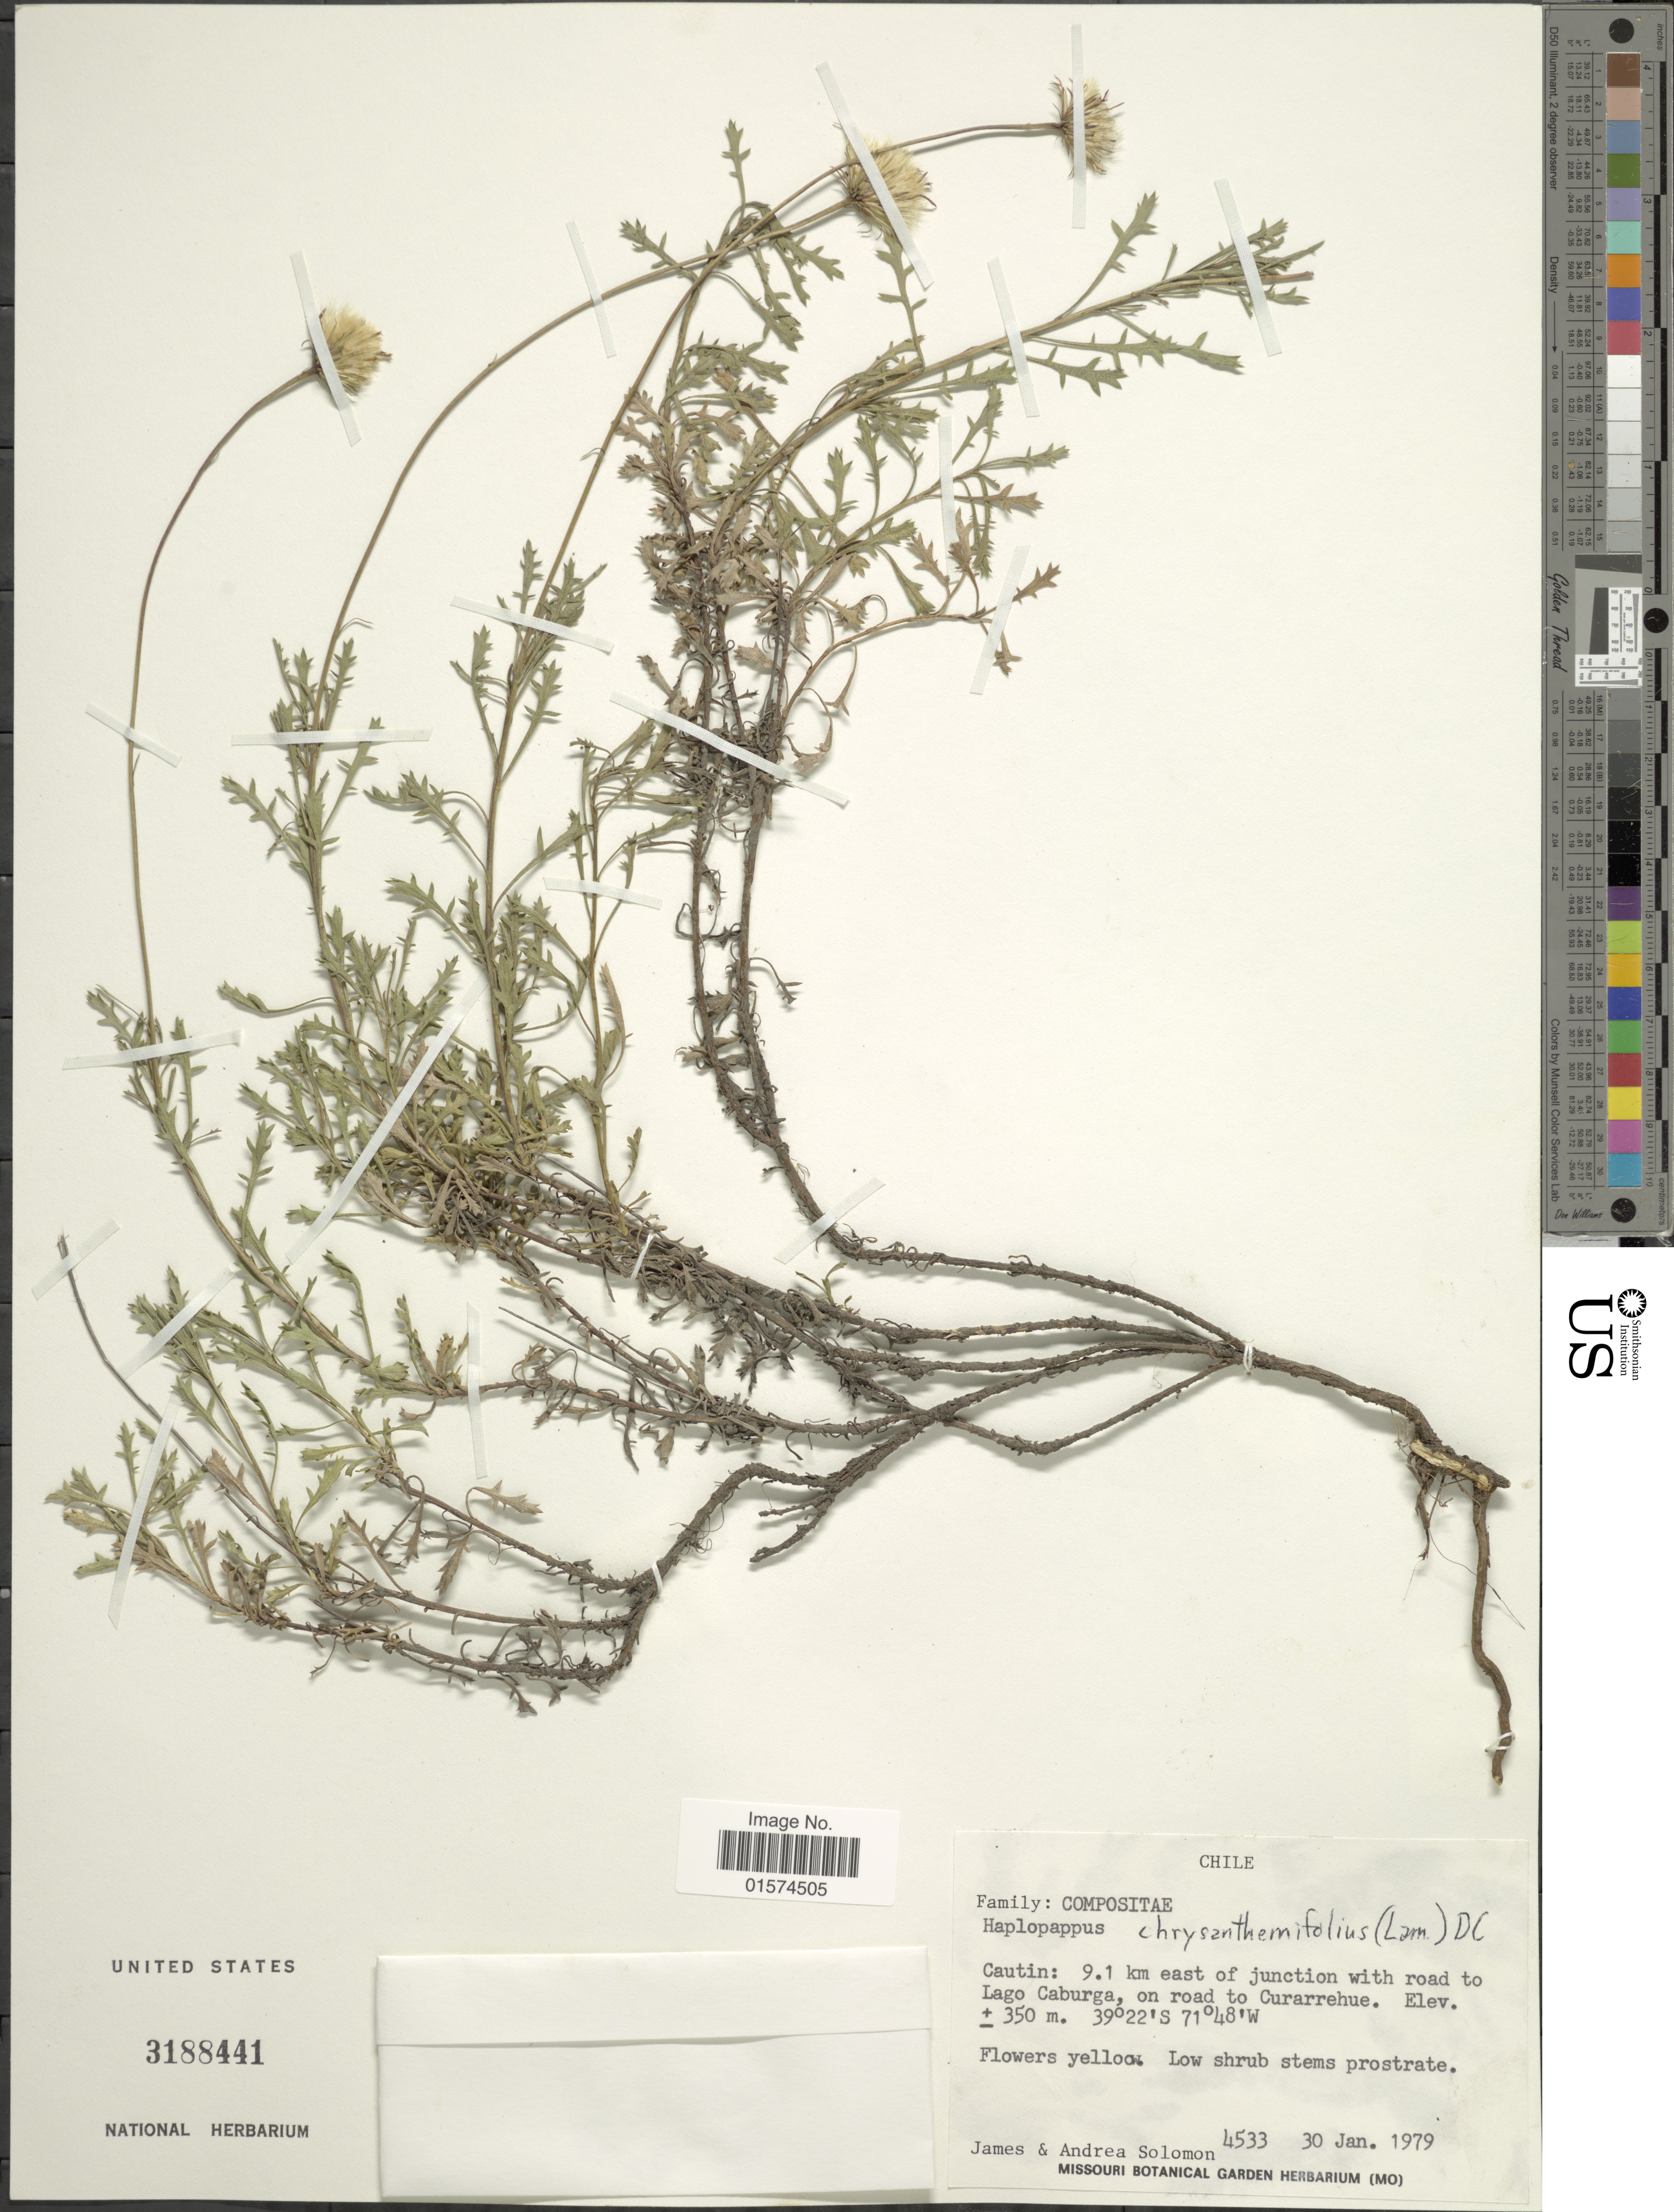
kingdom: Plantae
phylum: Tracheophyta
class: Magnoliopsida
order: Asterales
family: Asteraceae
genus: Haplopappus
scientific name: Haplopappus chrysanthemifolius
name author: (Less.) DC.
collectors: J. C. Solomon & A. Solomon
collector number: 4533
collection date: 1979-01-30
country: Chile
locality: Cautin: 9.1 km east of junction with road to Lago Caburga, on road to Curarrehue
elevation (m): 350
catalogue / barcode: US 3188441